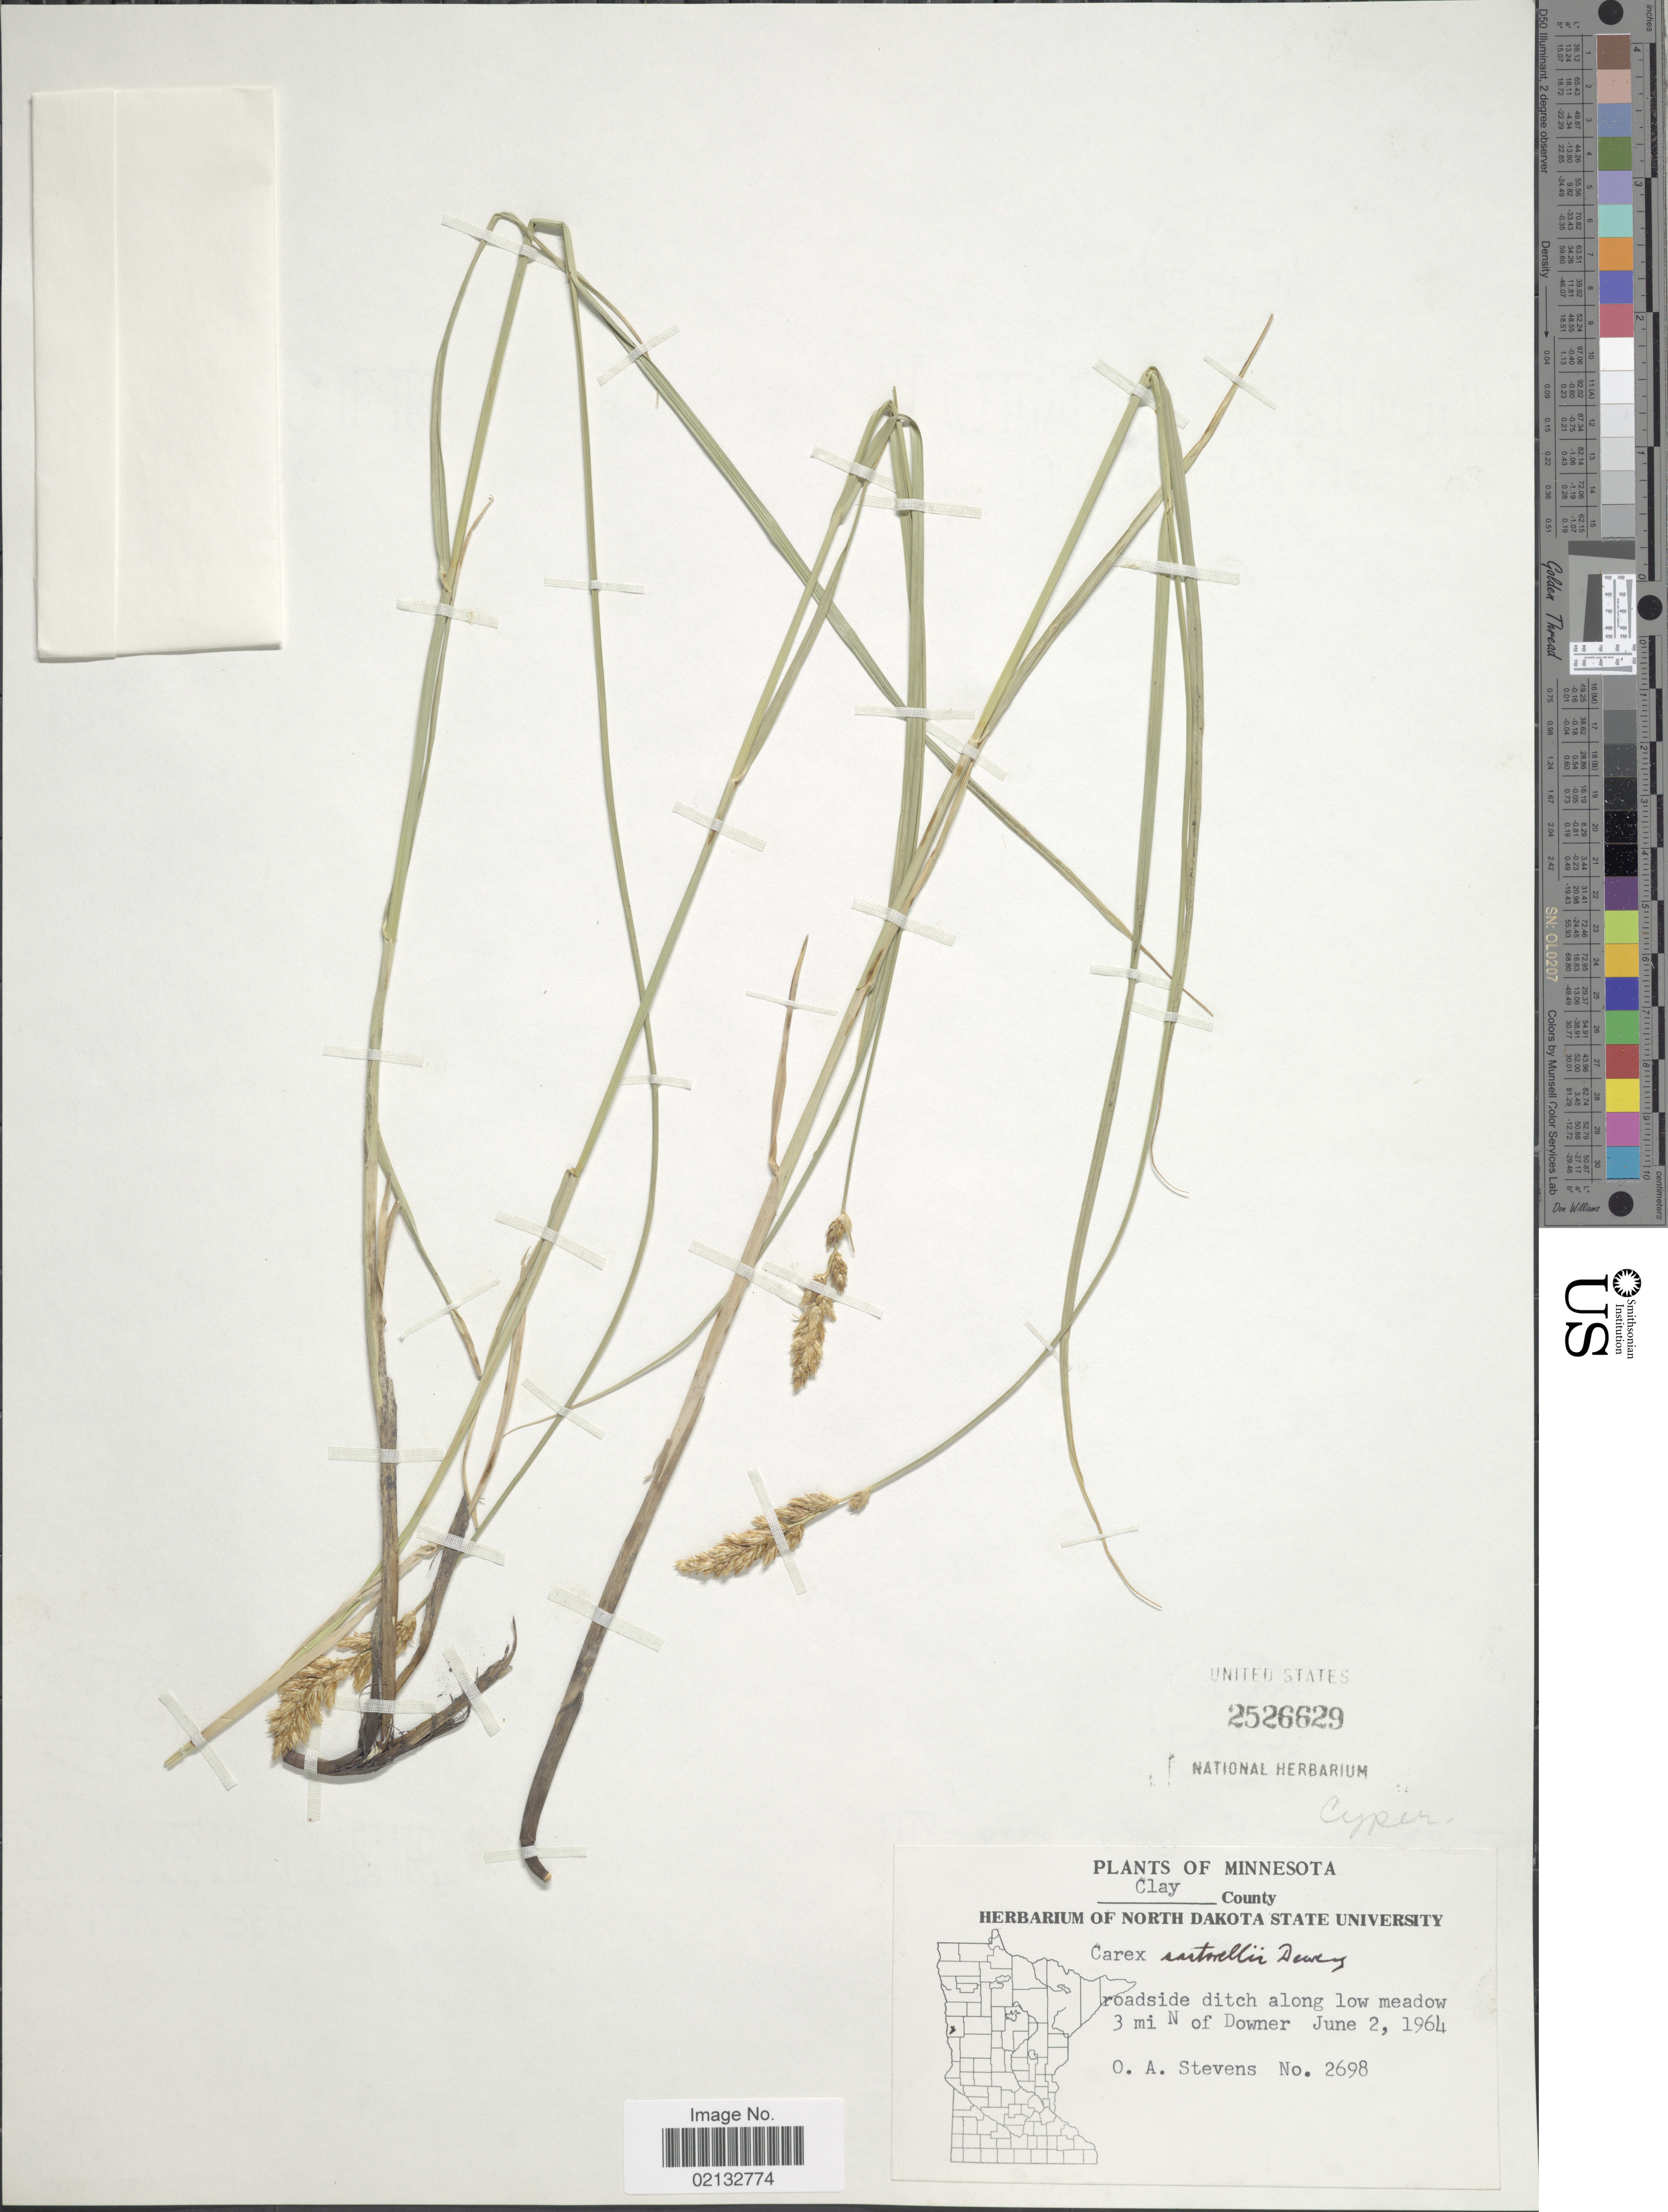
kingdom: Plantae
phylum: Tracheophyta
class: Liliopsida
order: Poales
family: Cyperaceae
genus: Carex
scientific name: Carex sartwellii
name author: Dewey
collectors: O. A. Stevens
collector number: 2698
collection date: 1964-06-02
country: United States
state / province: Minnesota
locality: Clay County. 3 mi N of Downer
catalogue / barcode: US 2526629